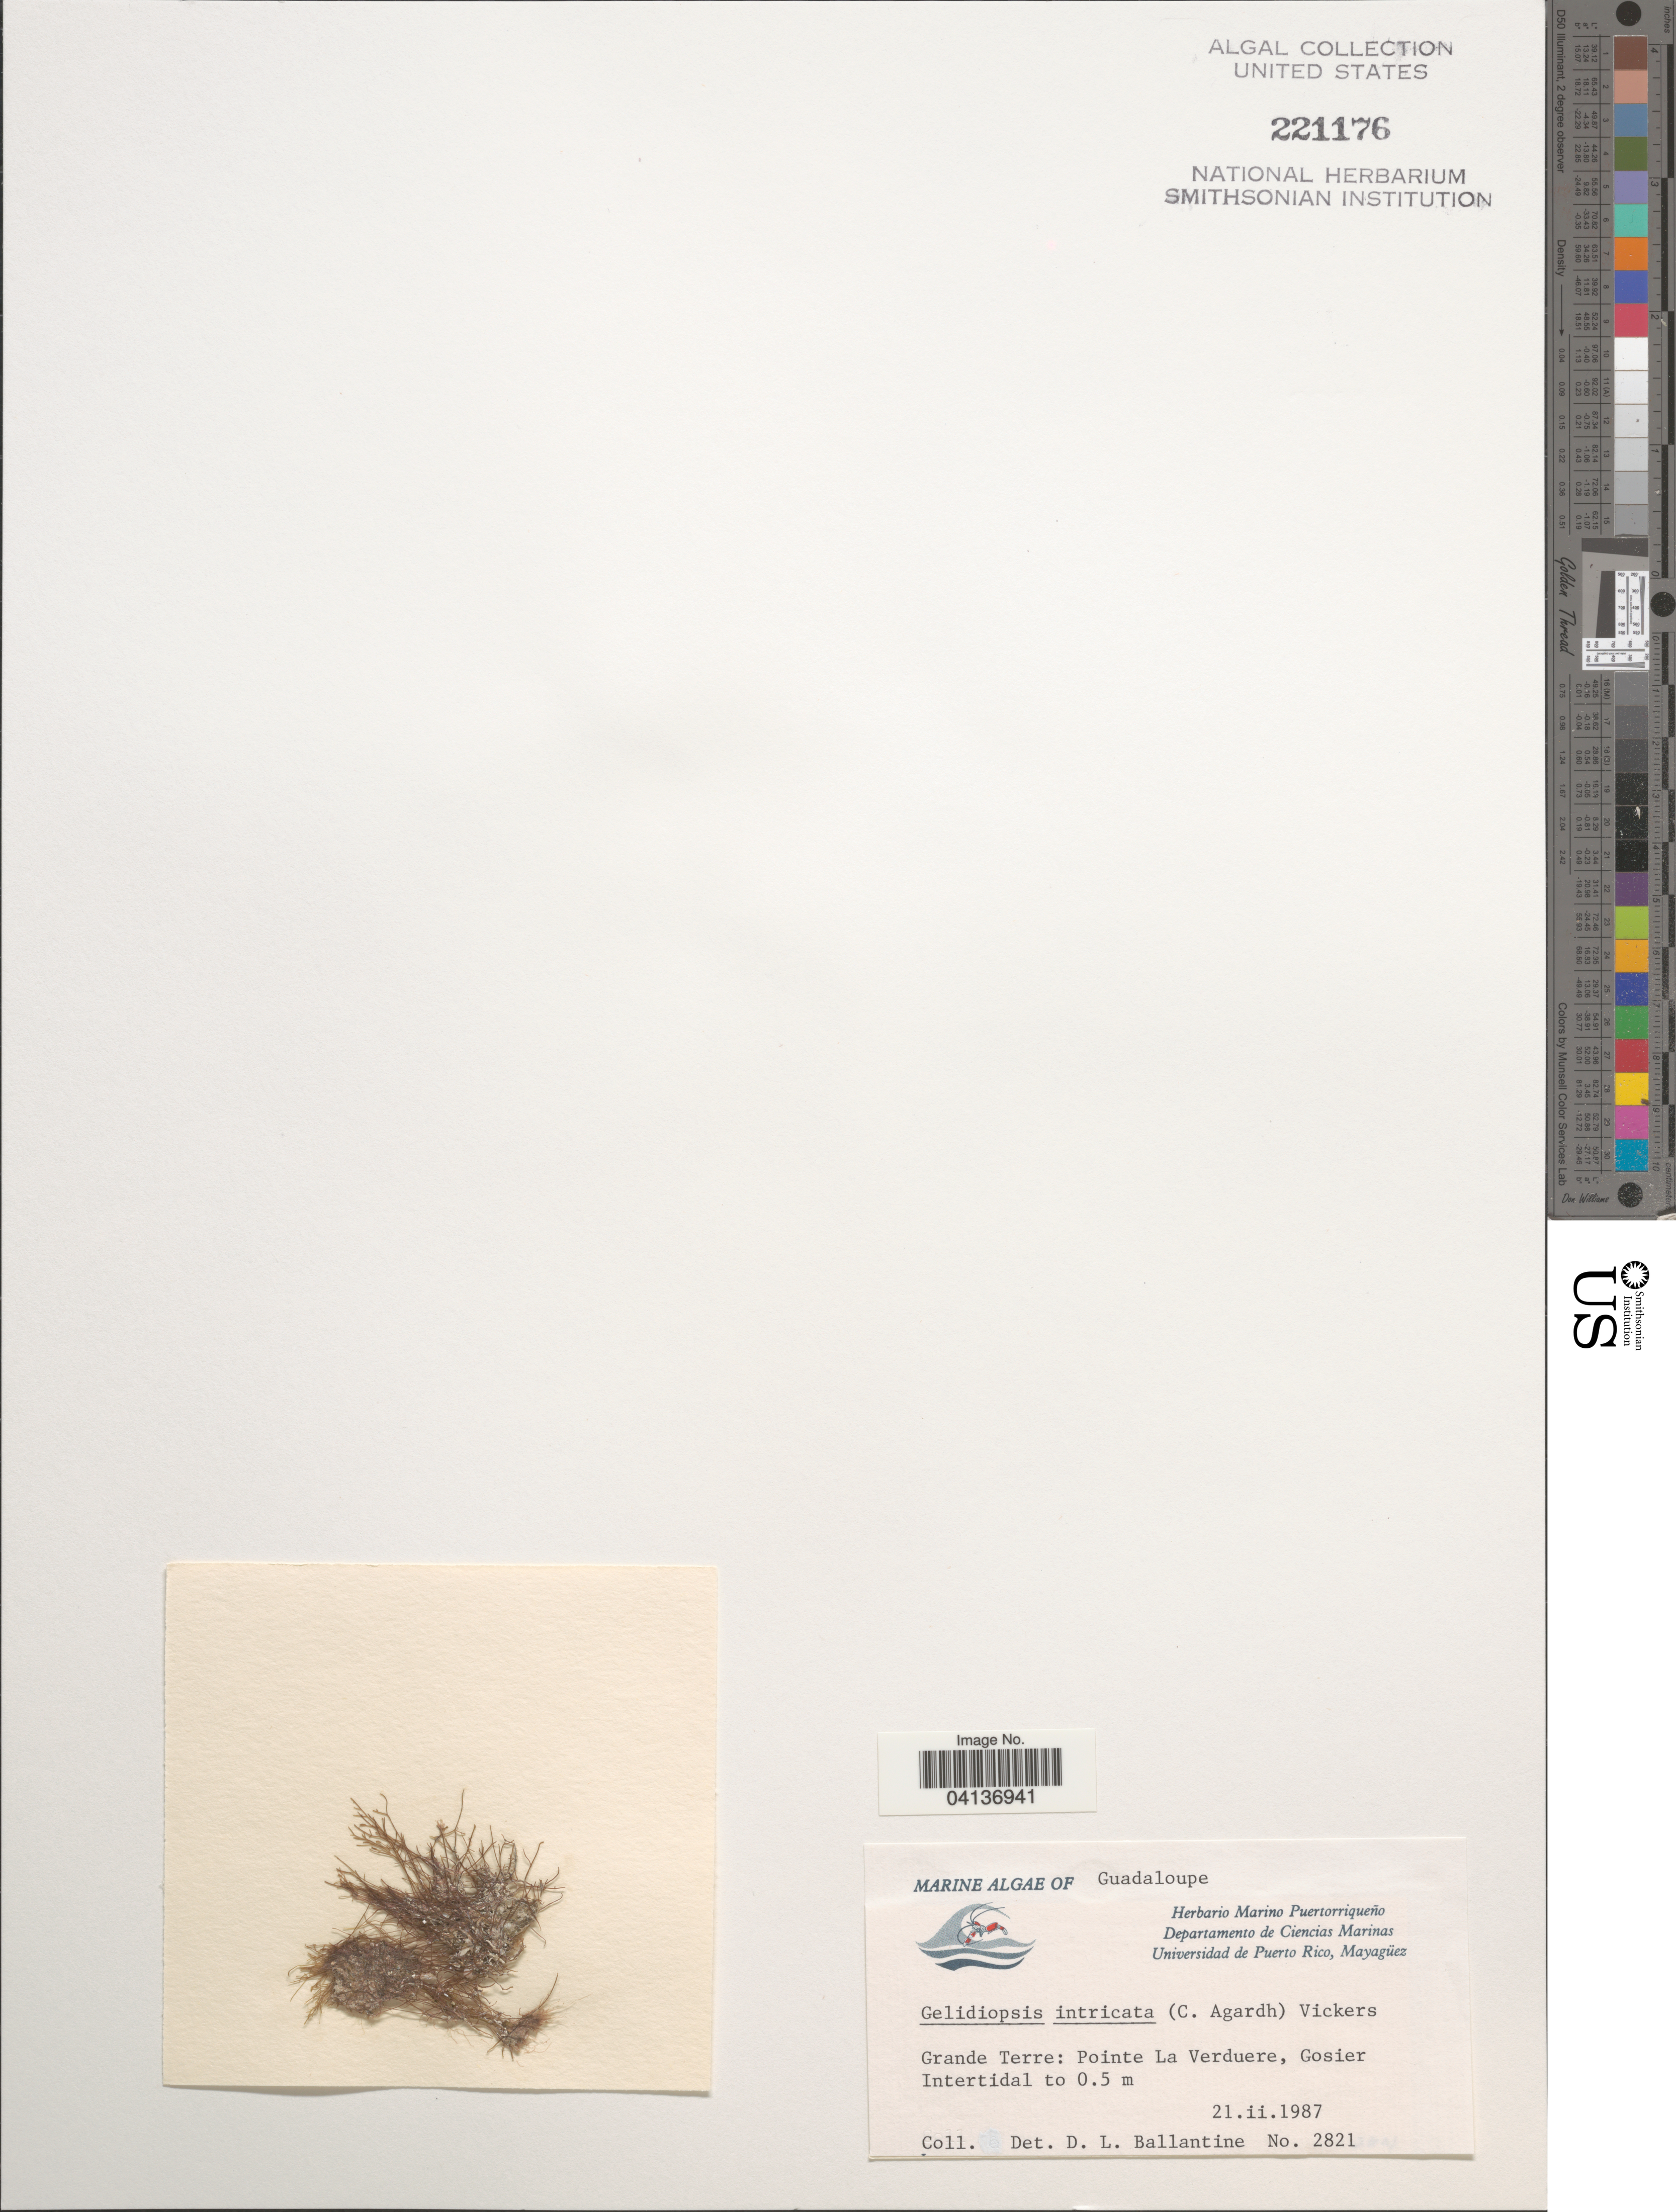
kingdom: Plantae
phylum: Rhodophyta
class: Florideophyceae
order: Rhodymeniales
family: Lomentariaceae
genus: Ceratodictyon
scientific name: Ceratodictyon intricatum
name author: (C. Agardh) R.E. Norris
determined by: Algae name updating Project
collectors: D.L. Ballantine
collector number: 2821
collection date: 1987-02-21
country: Guadeloupe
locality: Grande Terre: Pointe La Verduere, Gosier.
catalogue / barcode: US 221176